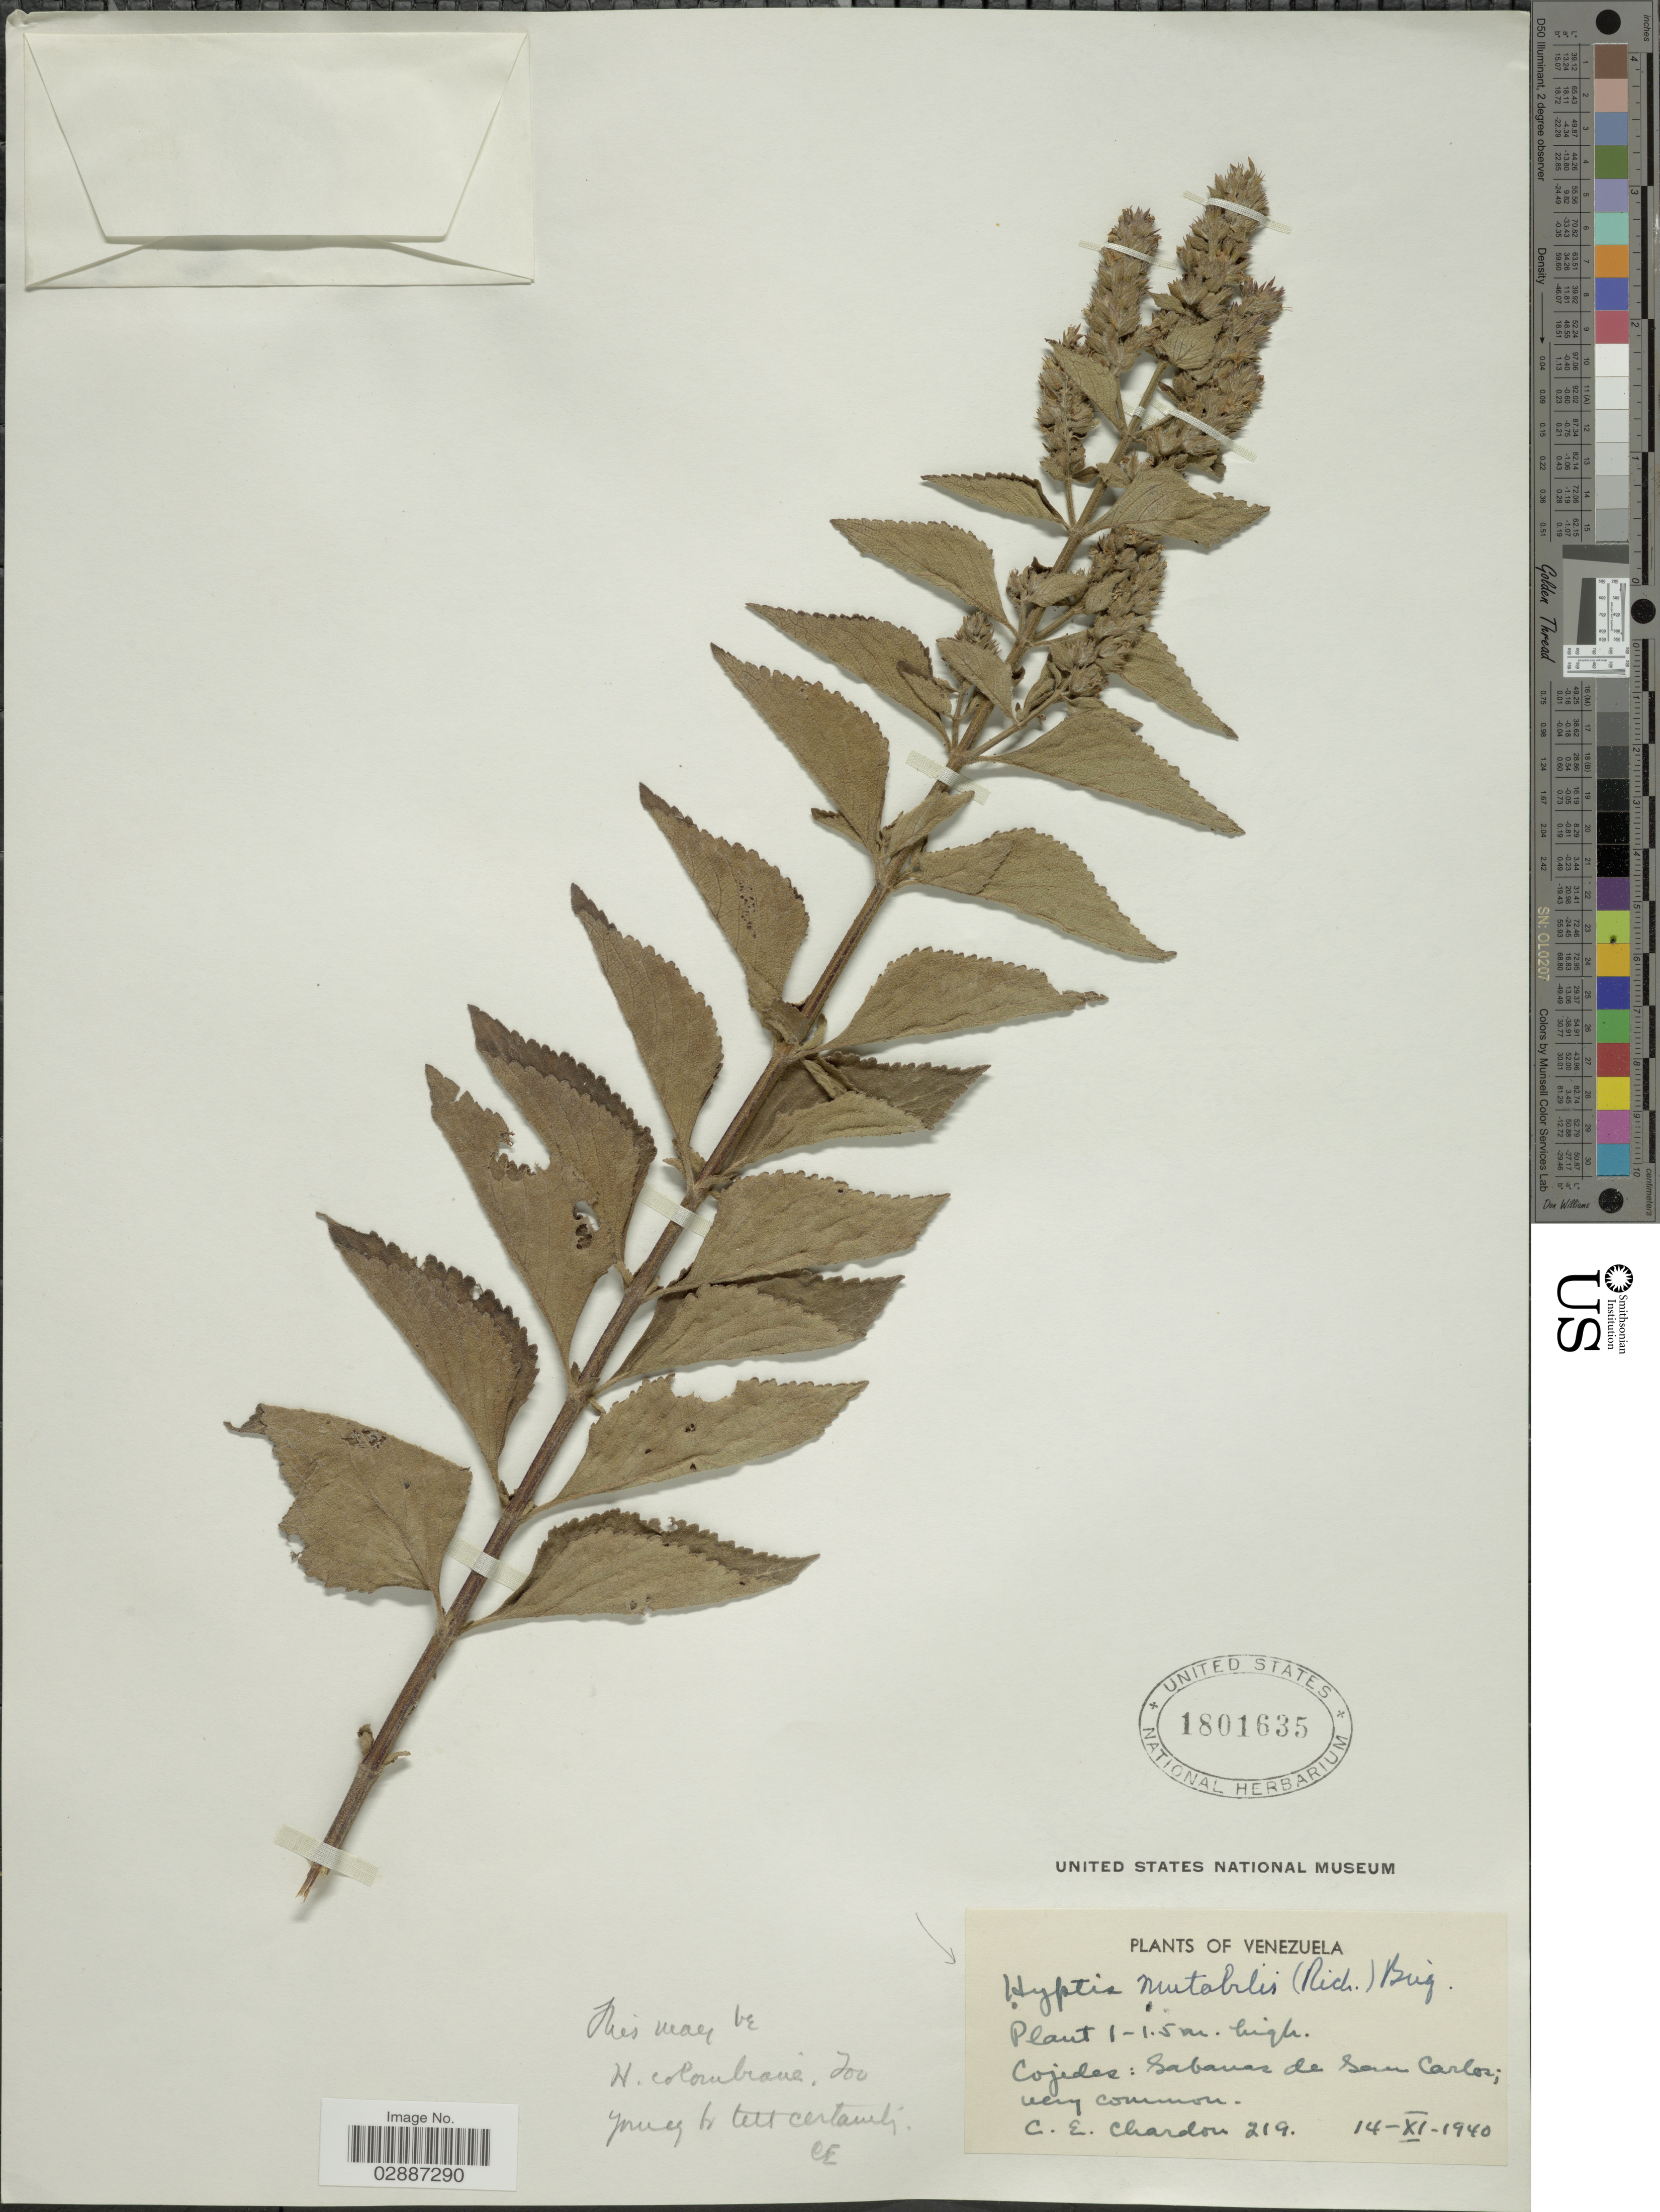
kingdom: Plantae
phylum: Tracheophyta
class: Magnoliopsida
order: Lamiales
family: Lamiaceae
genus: Cantinoa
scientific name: Cantinoa sp.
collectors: C. Chardou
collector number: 219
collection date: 1940-12-14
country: Venezuela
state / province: Cojedes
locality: Sabanas de San Carlos.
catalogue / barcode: US 1801635